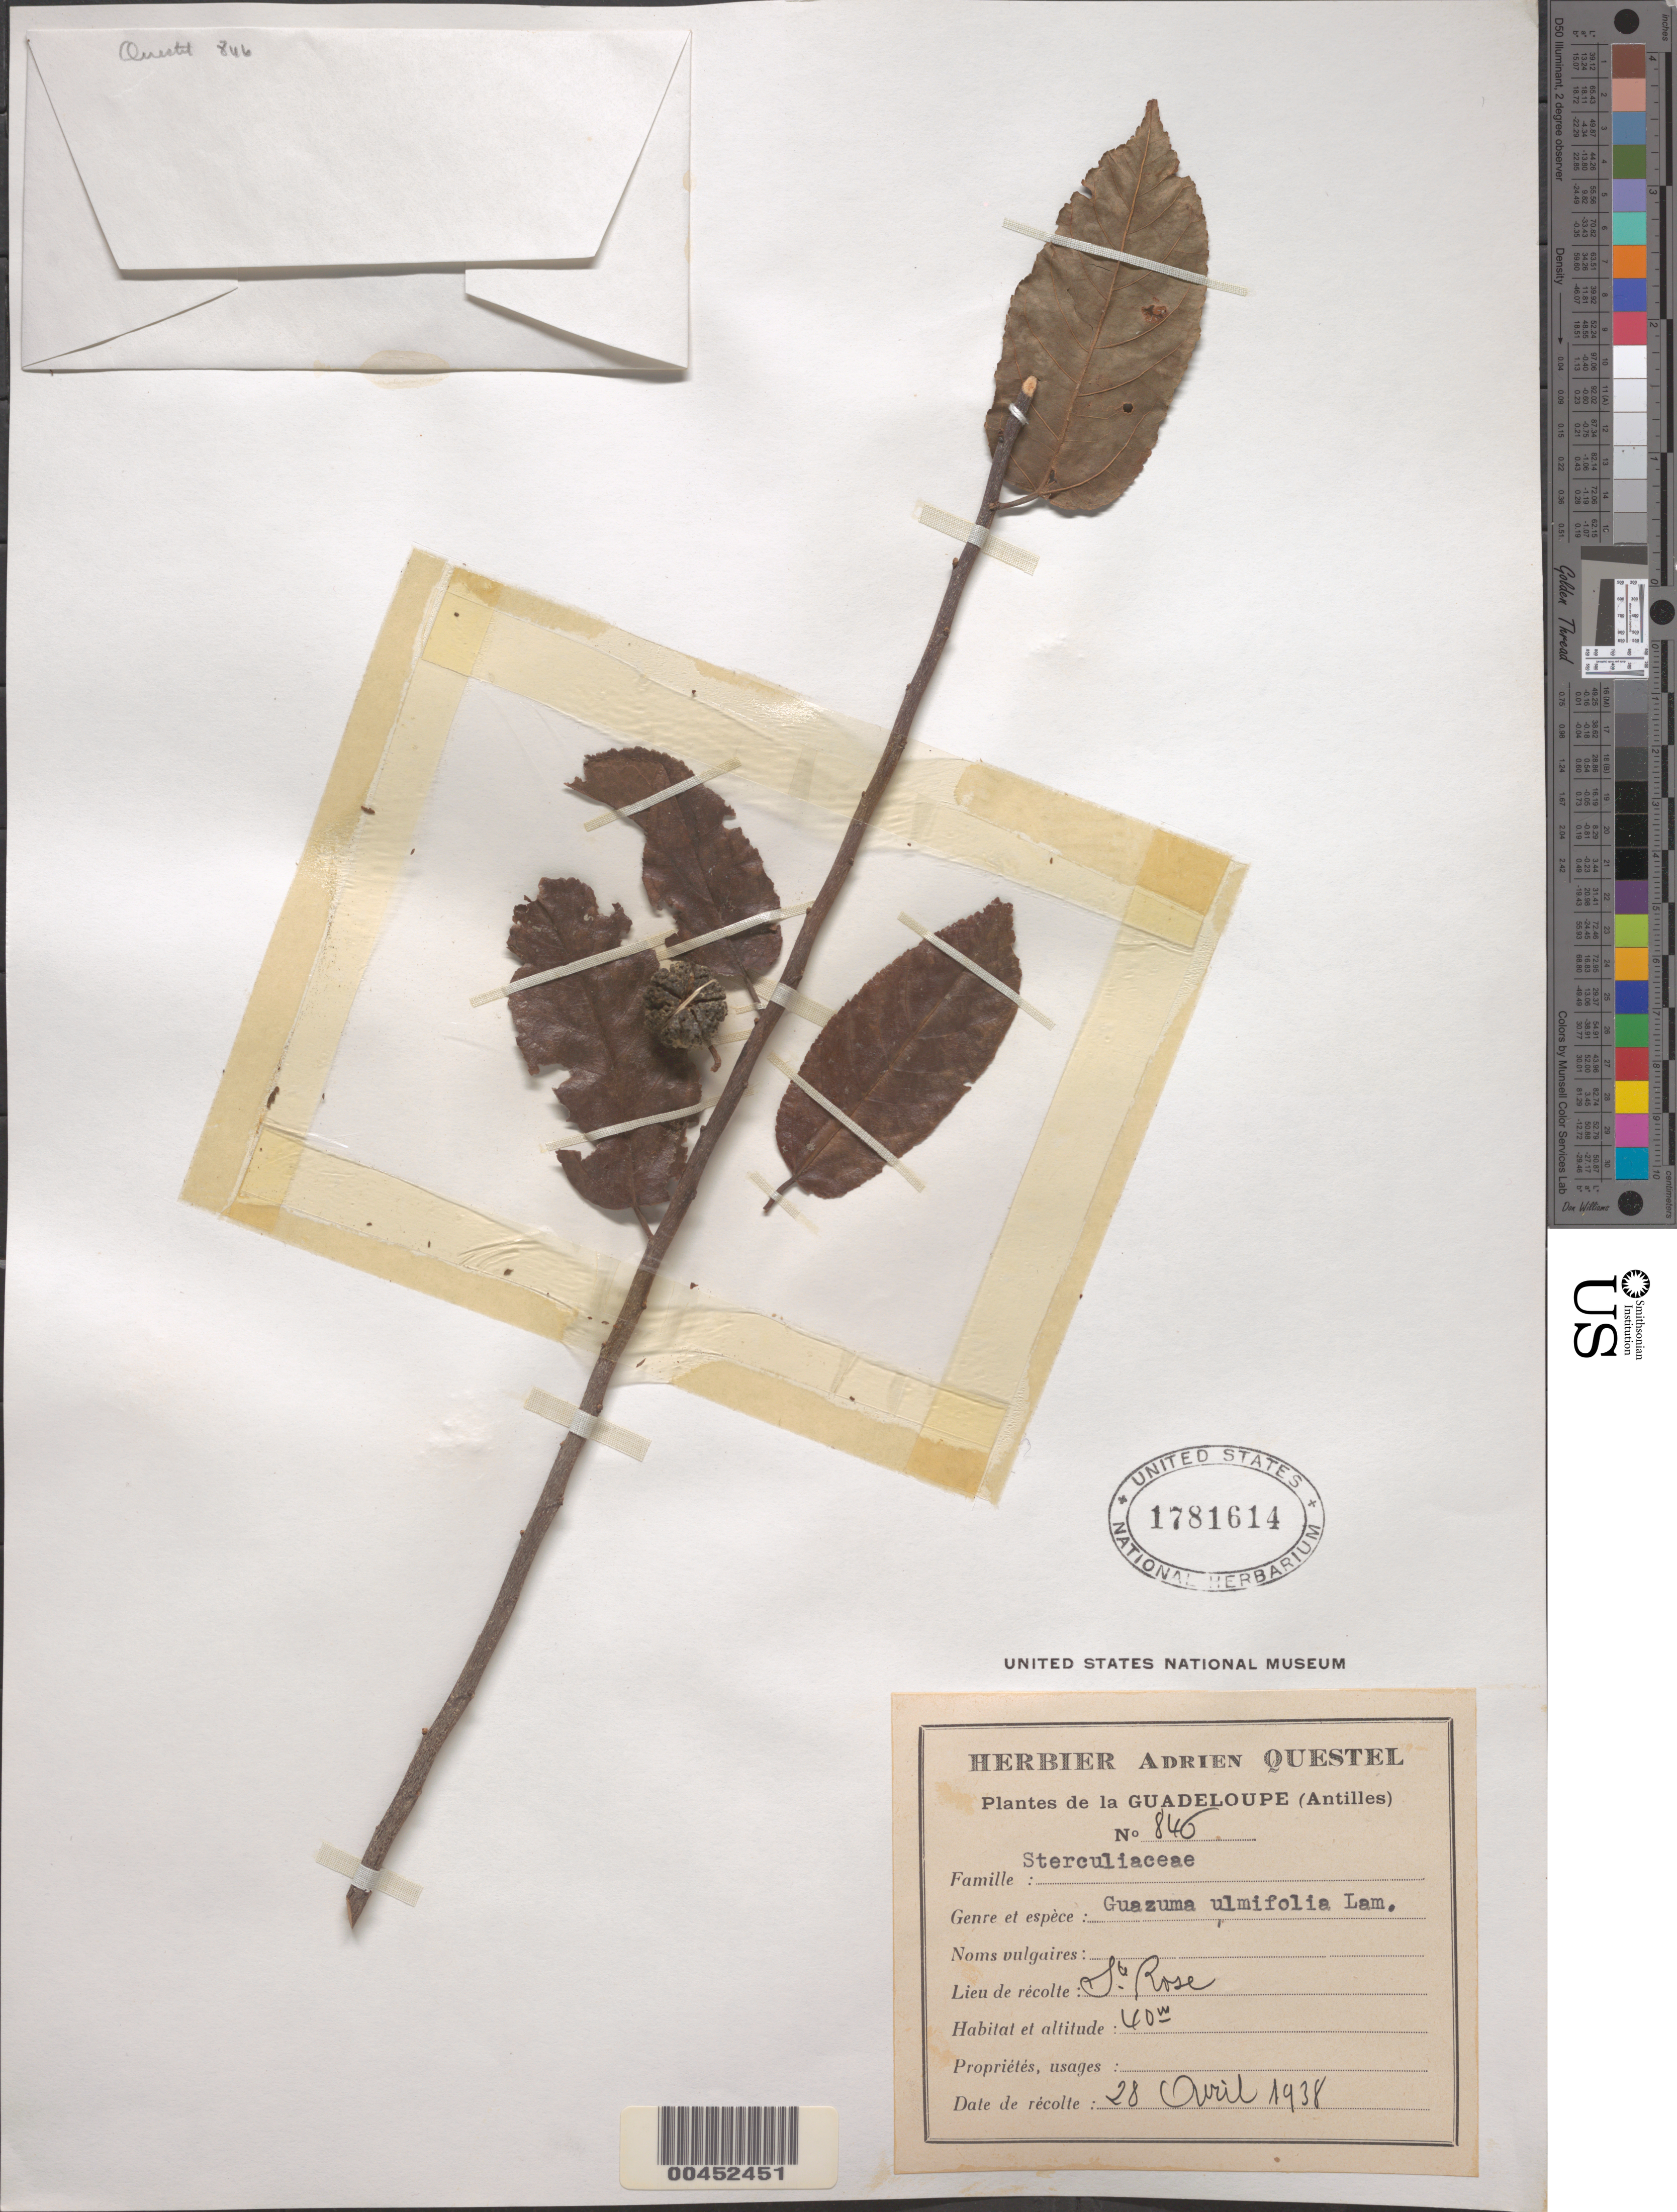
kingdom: Plantae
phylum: Tracheophyta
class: Magnoliopsida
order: Malvales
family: Malvaceae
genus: Guazuma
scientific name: Guazuma ulmifolia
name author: Lam.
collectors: A. Questal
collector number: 846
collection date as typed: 28 Apr 1938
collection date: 1938-04-28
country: Guadeloupe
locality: Sta. Rose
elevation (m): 40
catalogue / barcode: US 1781614